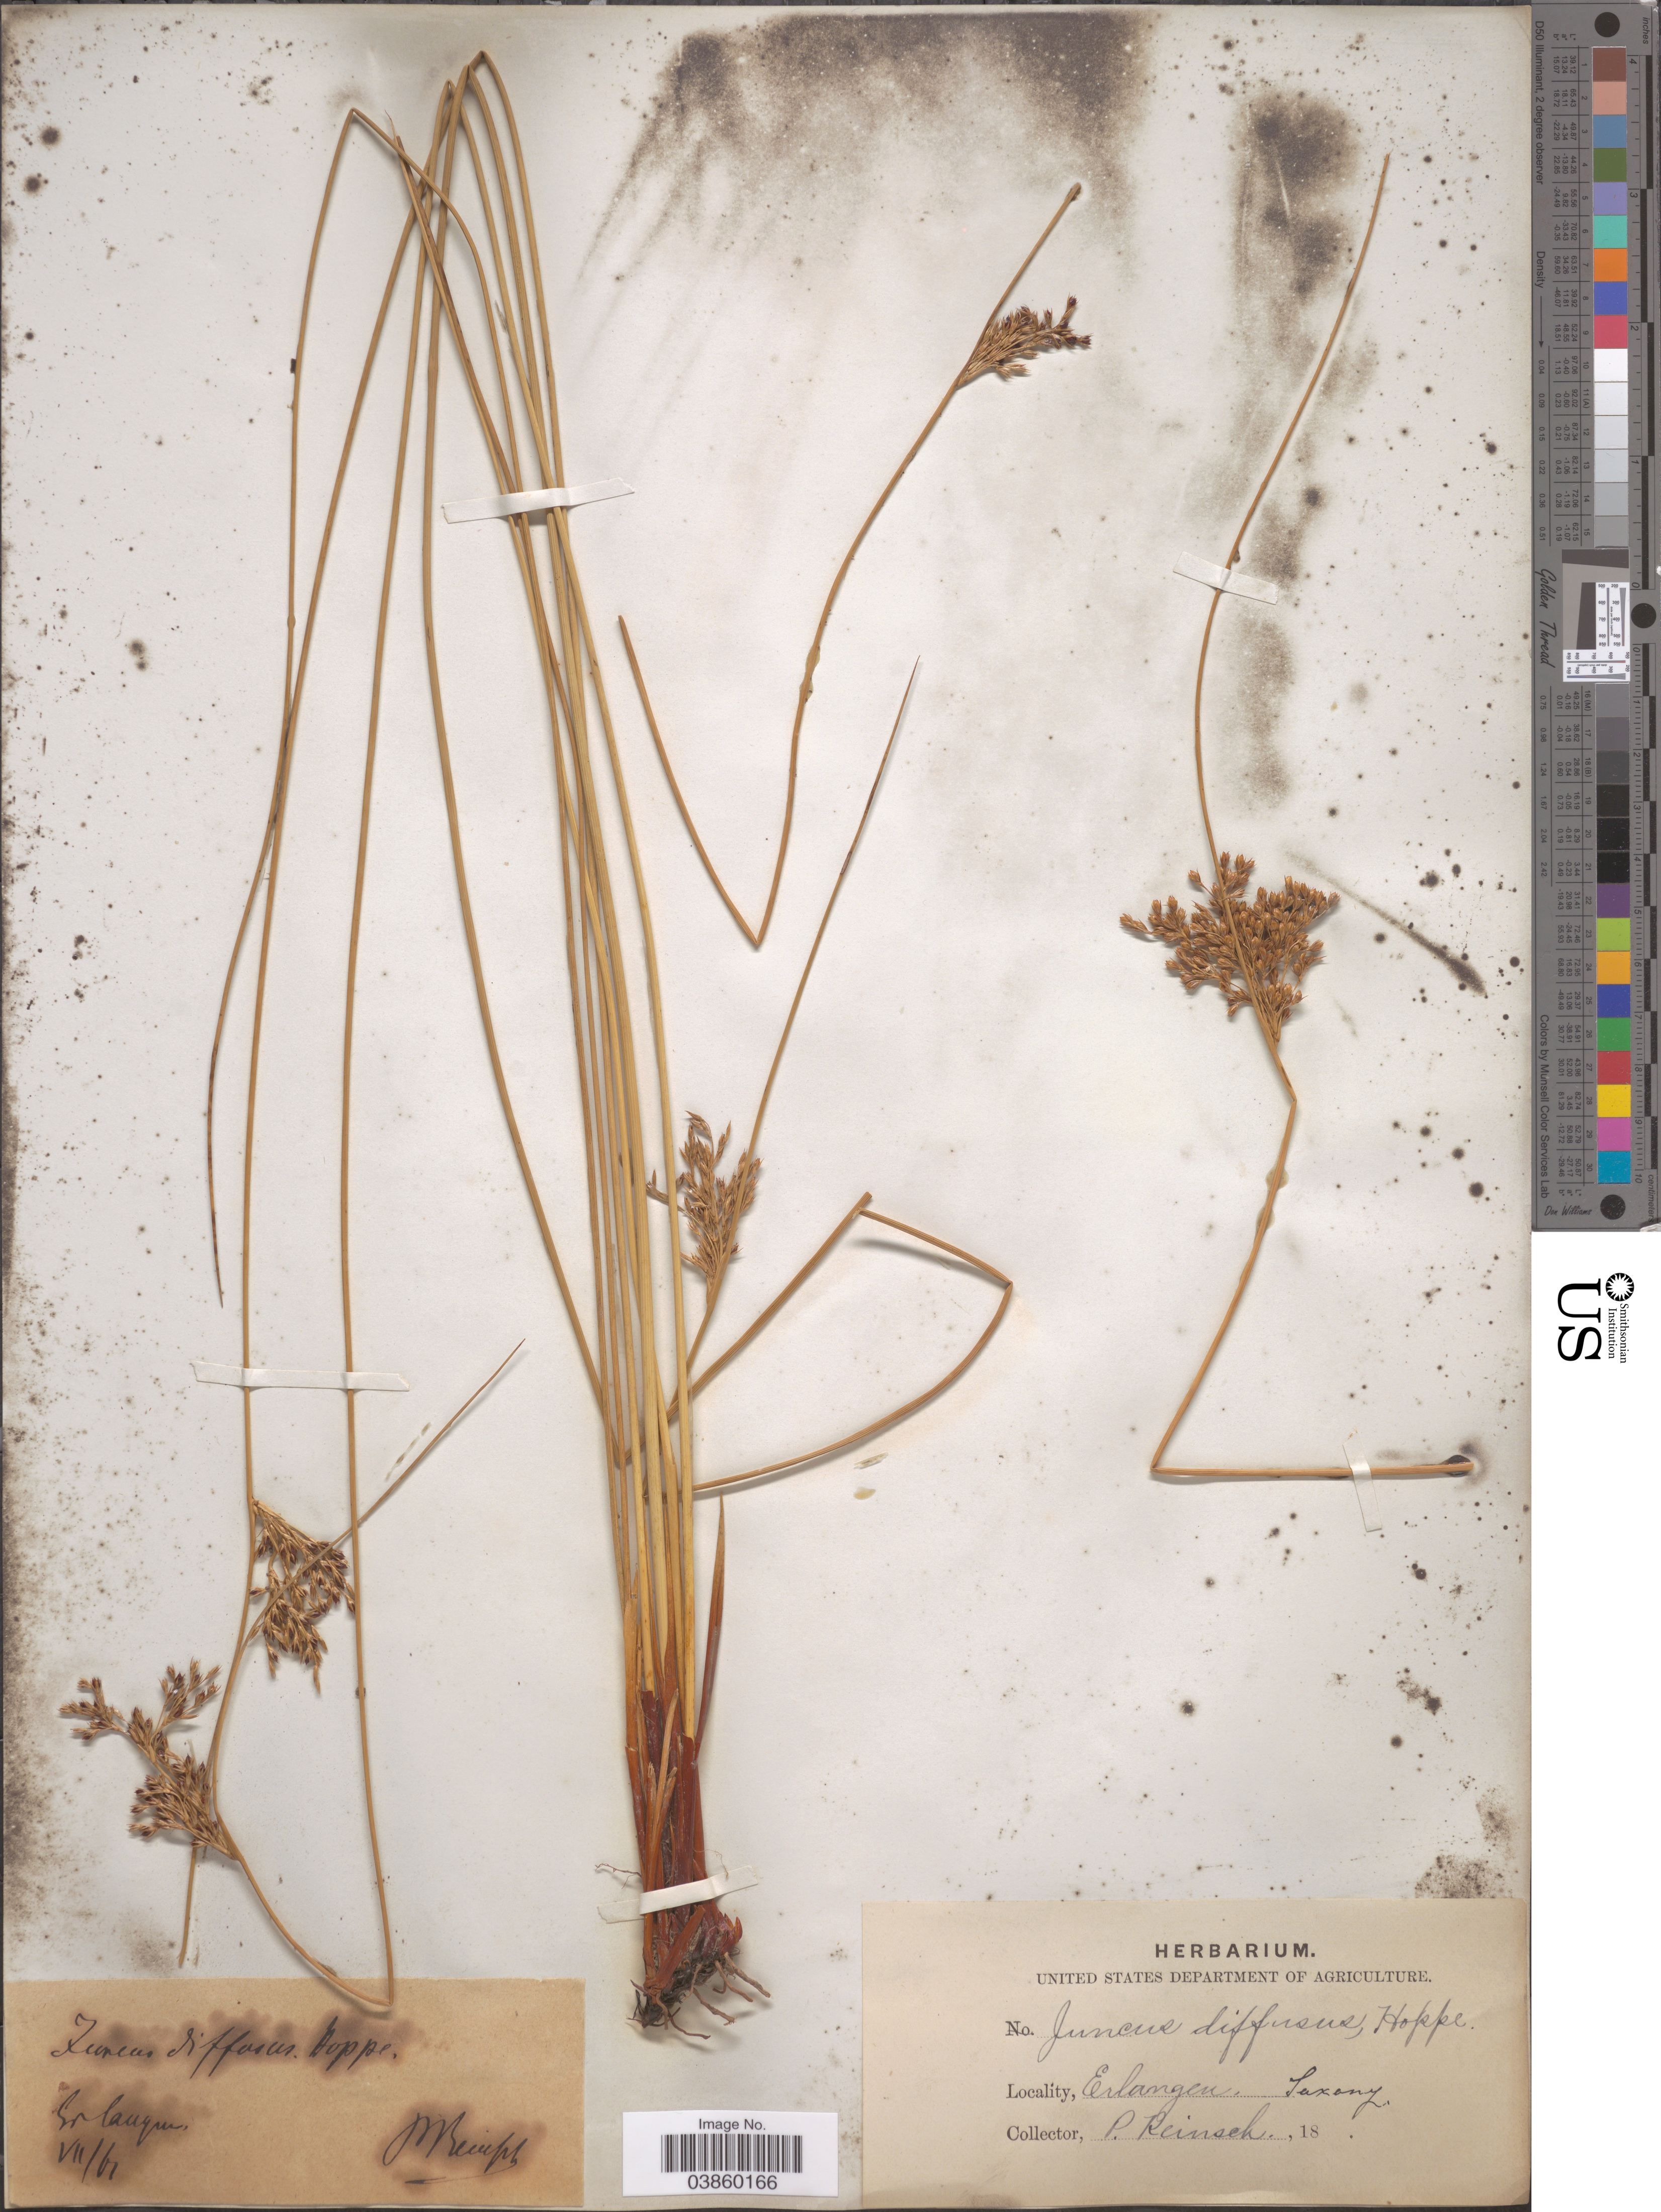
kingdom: Plantae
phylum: Tracheophyta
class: Liliopsida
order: Poales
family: Juncaceae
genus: Juncus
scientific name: Juncus diffusus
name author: Hoppe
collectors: P. Reinsch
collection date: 1861-07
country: Germany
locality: Erlangen. Saxony.